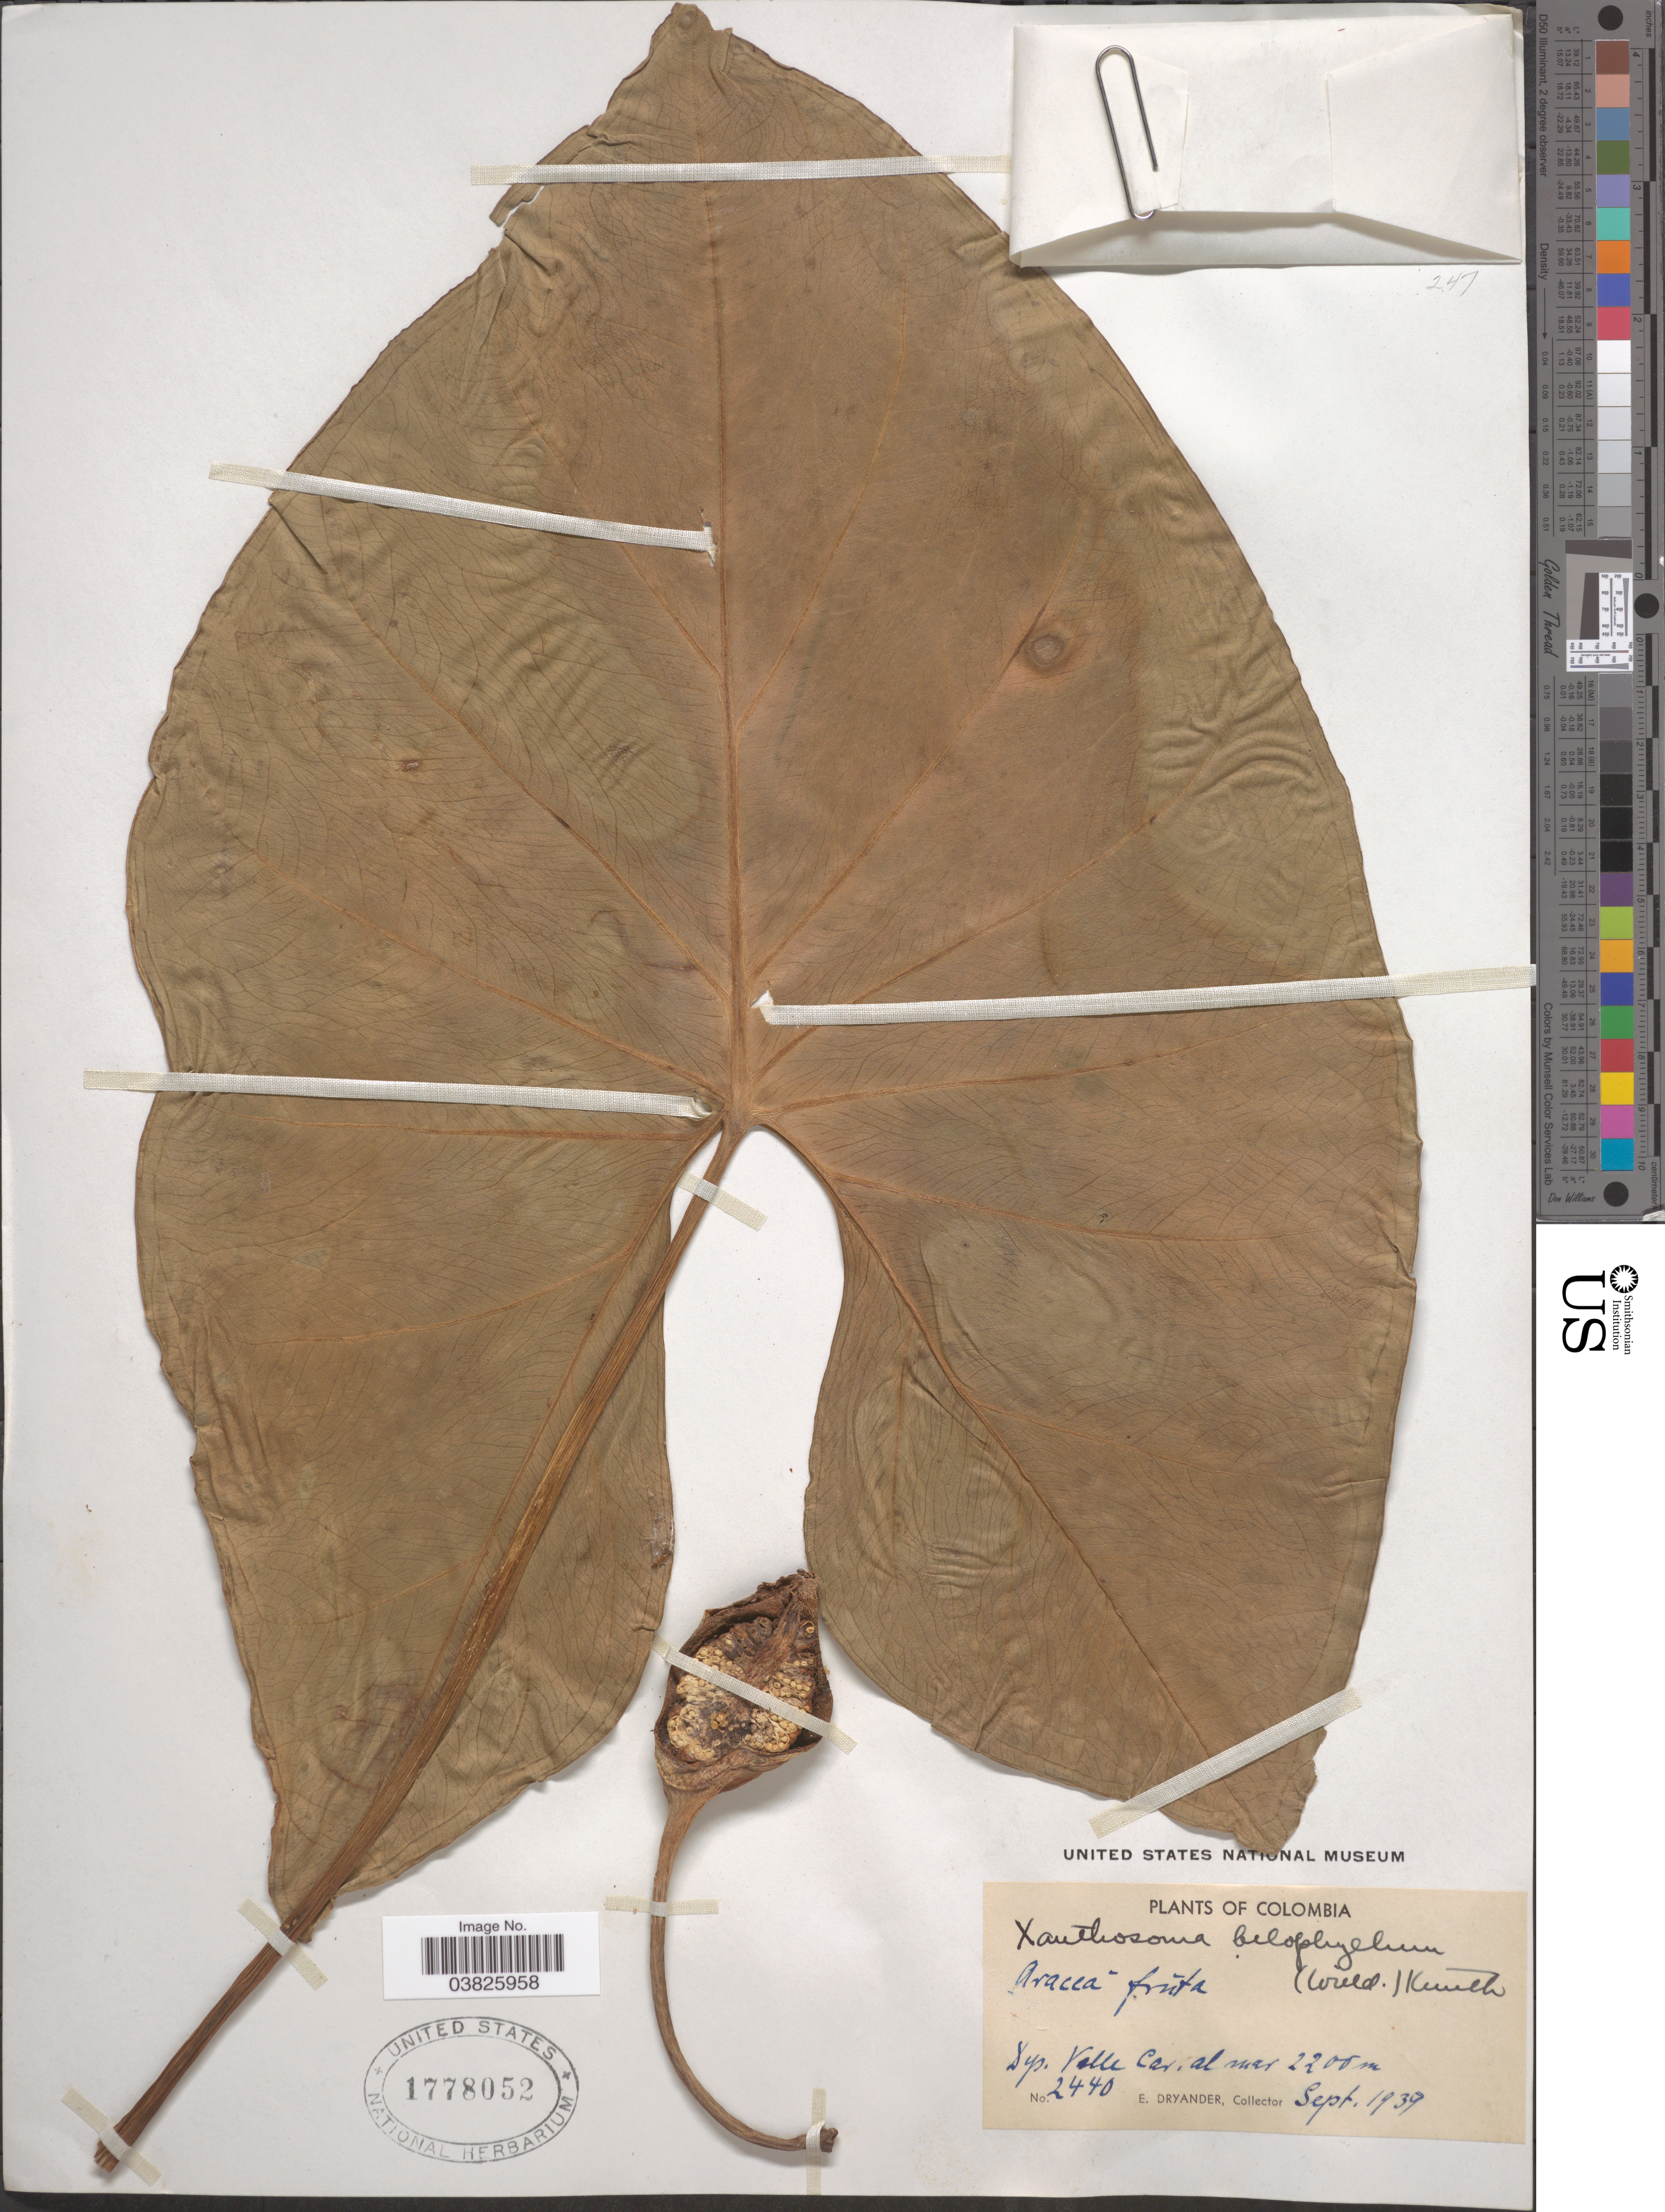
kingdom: Plantae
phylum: Tracheophyta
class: Liliopsida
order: Alismatales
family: Araceae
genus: Xanthosoma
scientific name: Xanthosoma belophyllum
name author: (Willd.) Schott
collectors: E. Dryander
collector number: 2440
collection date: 1939-09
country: Colombia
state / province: Valle del Cauca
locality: Dep. Valle Car. Al mar.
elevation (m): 2200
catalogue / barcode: US 1778052